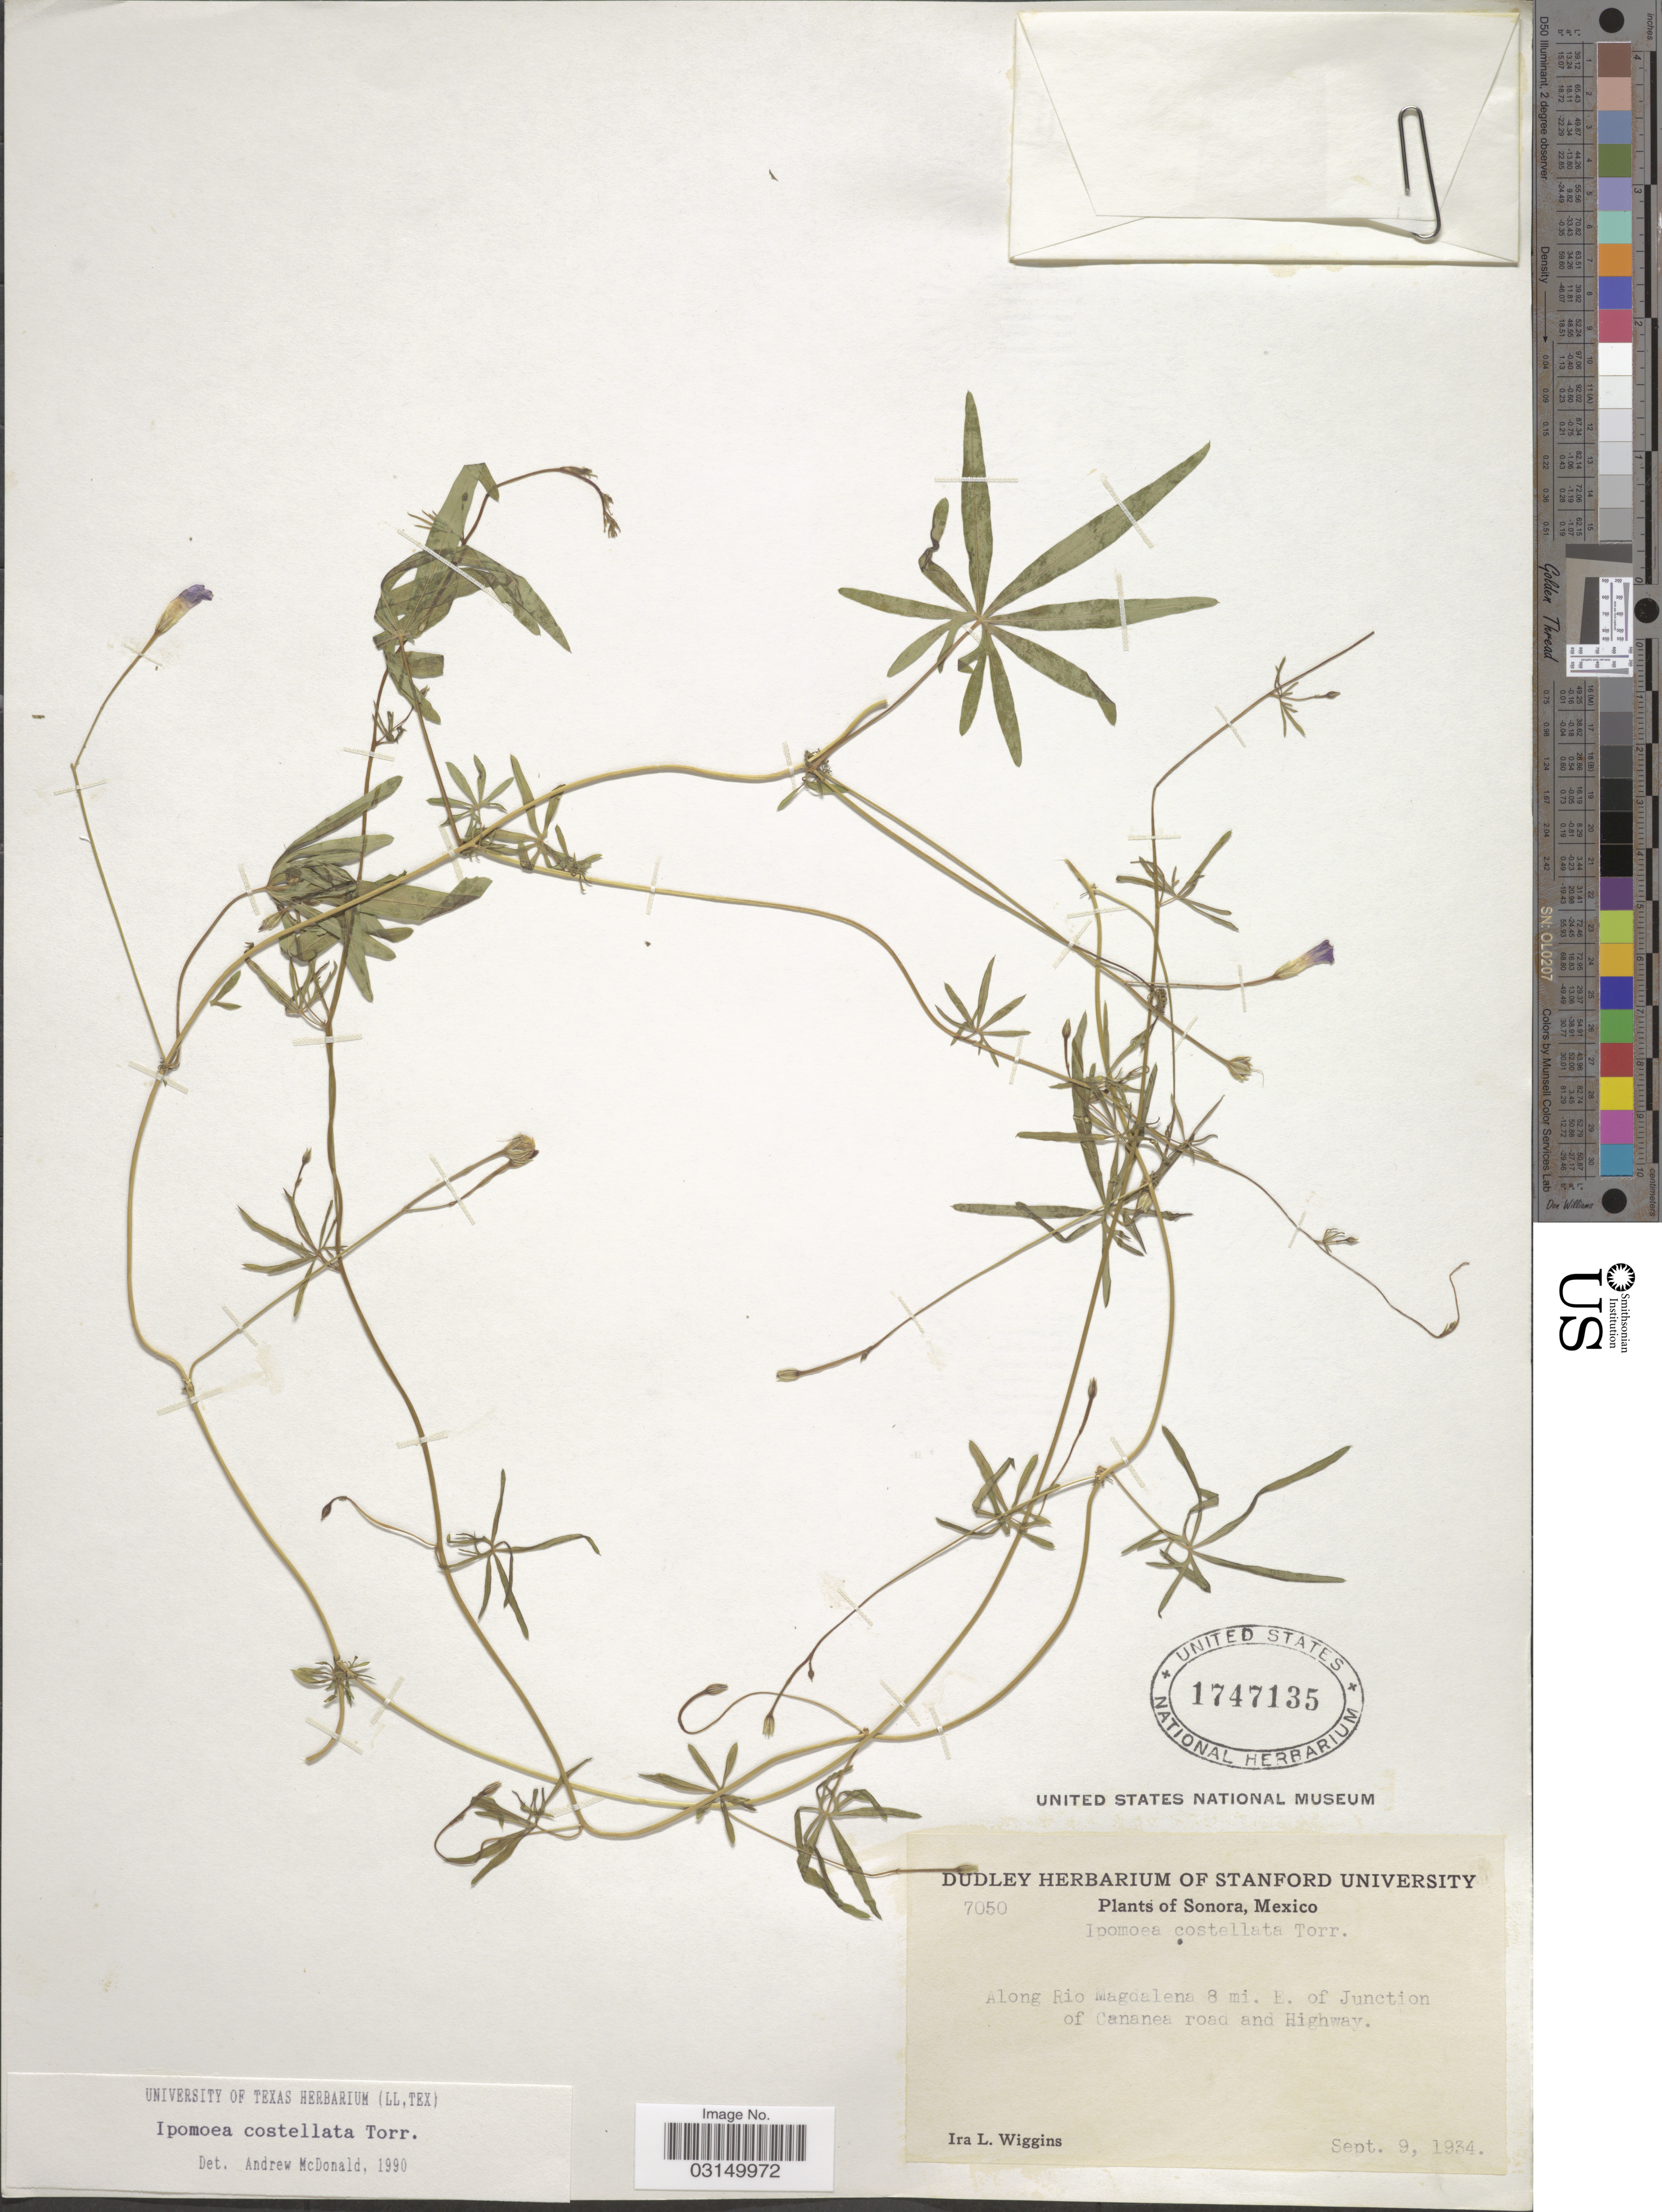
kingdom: Plantae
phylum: Tracheophyta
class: Magnoliopsida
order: Solanales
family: Convolvulaceae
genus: Ipomoea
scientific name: Ipomoea costellata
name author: Torr.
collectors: I. L. Wiggins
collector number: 7050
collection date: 1934-09-09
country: Mexico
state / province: Sonora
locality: Along Rio Magdalena 8 mi. E. of Junction of Cananea road and Highway.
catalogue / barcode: US 1747135